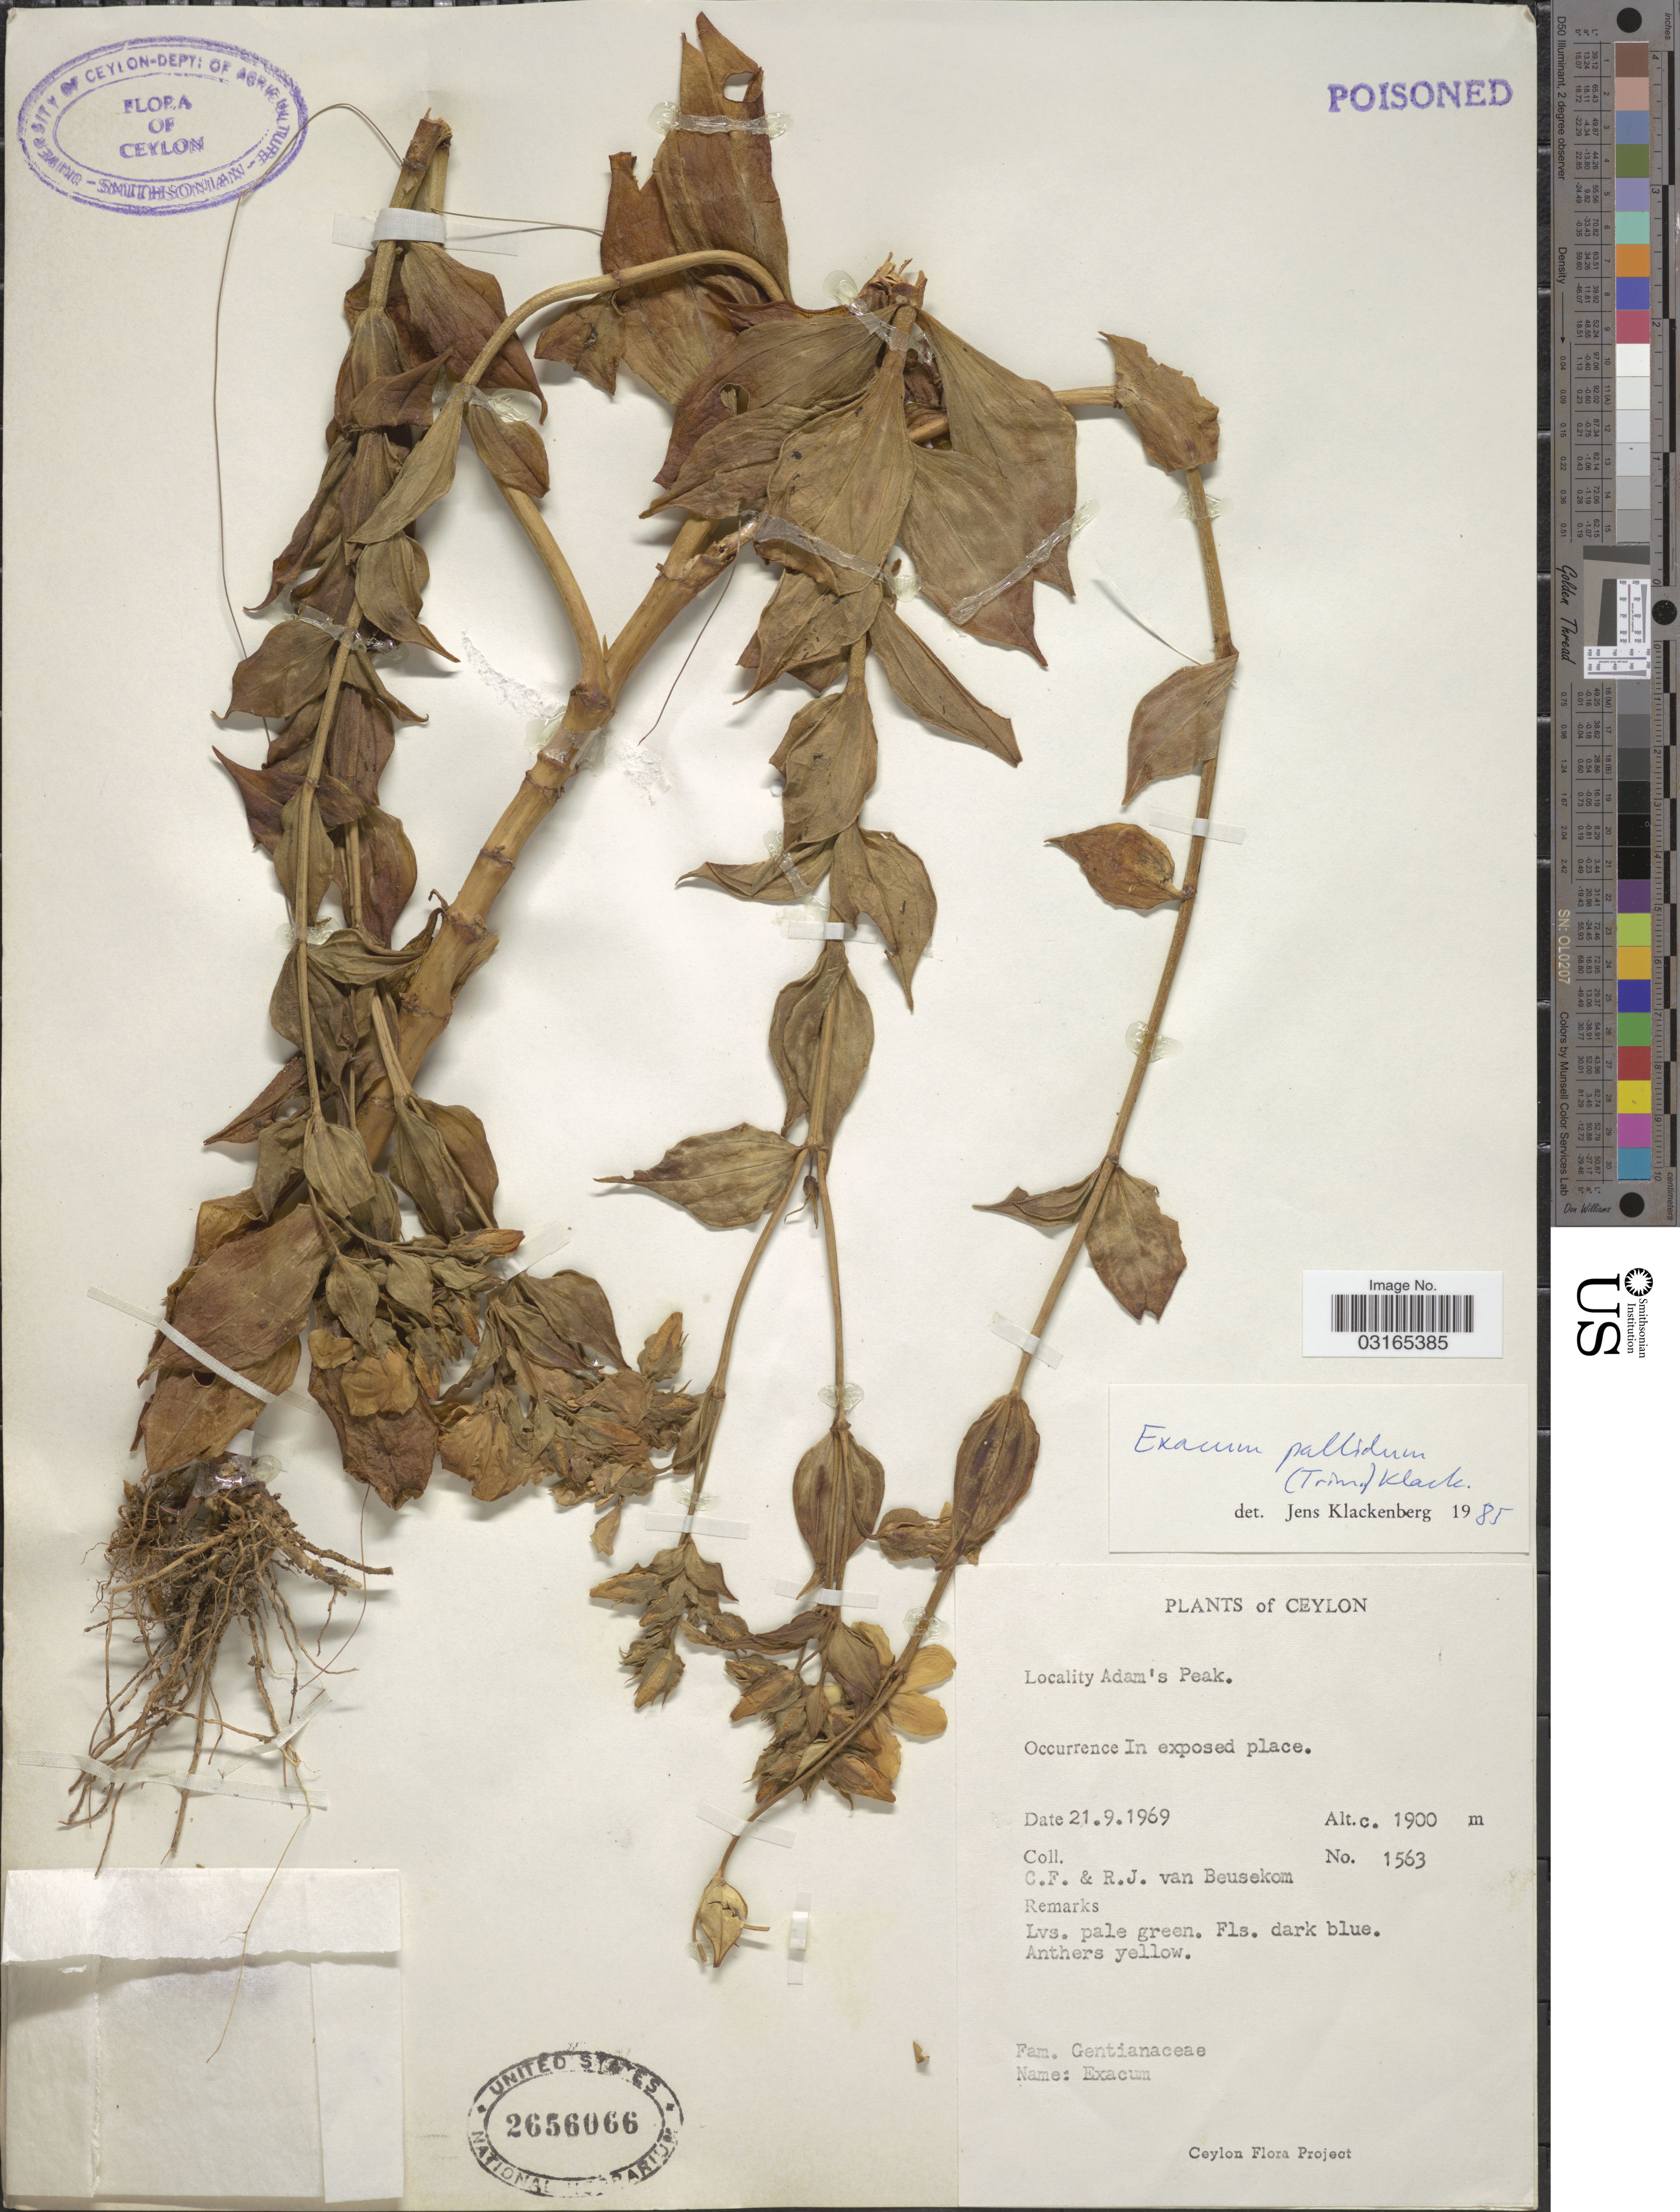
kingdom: Plantae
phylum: Tracheophyta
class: Magnoliopsida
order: Gentianales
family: Gentianaceae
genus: Exacum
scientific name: Exacum pallidum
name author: (Trimen) Klack.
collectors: C. F. Beusekom & R. Beusekom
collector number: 1563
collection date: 1969-09-21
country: Sri Lanka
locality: Ceylon. Adam's Peak.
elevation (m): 1900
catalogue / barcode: US 2656066